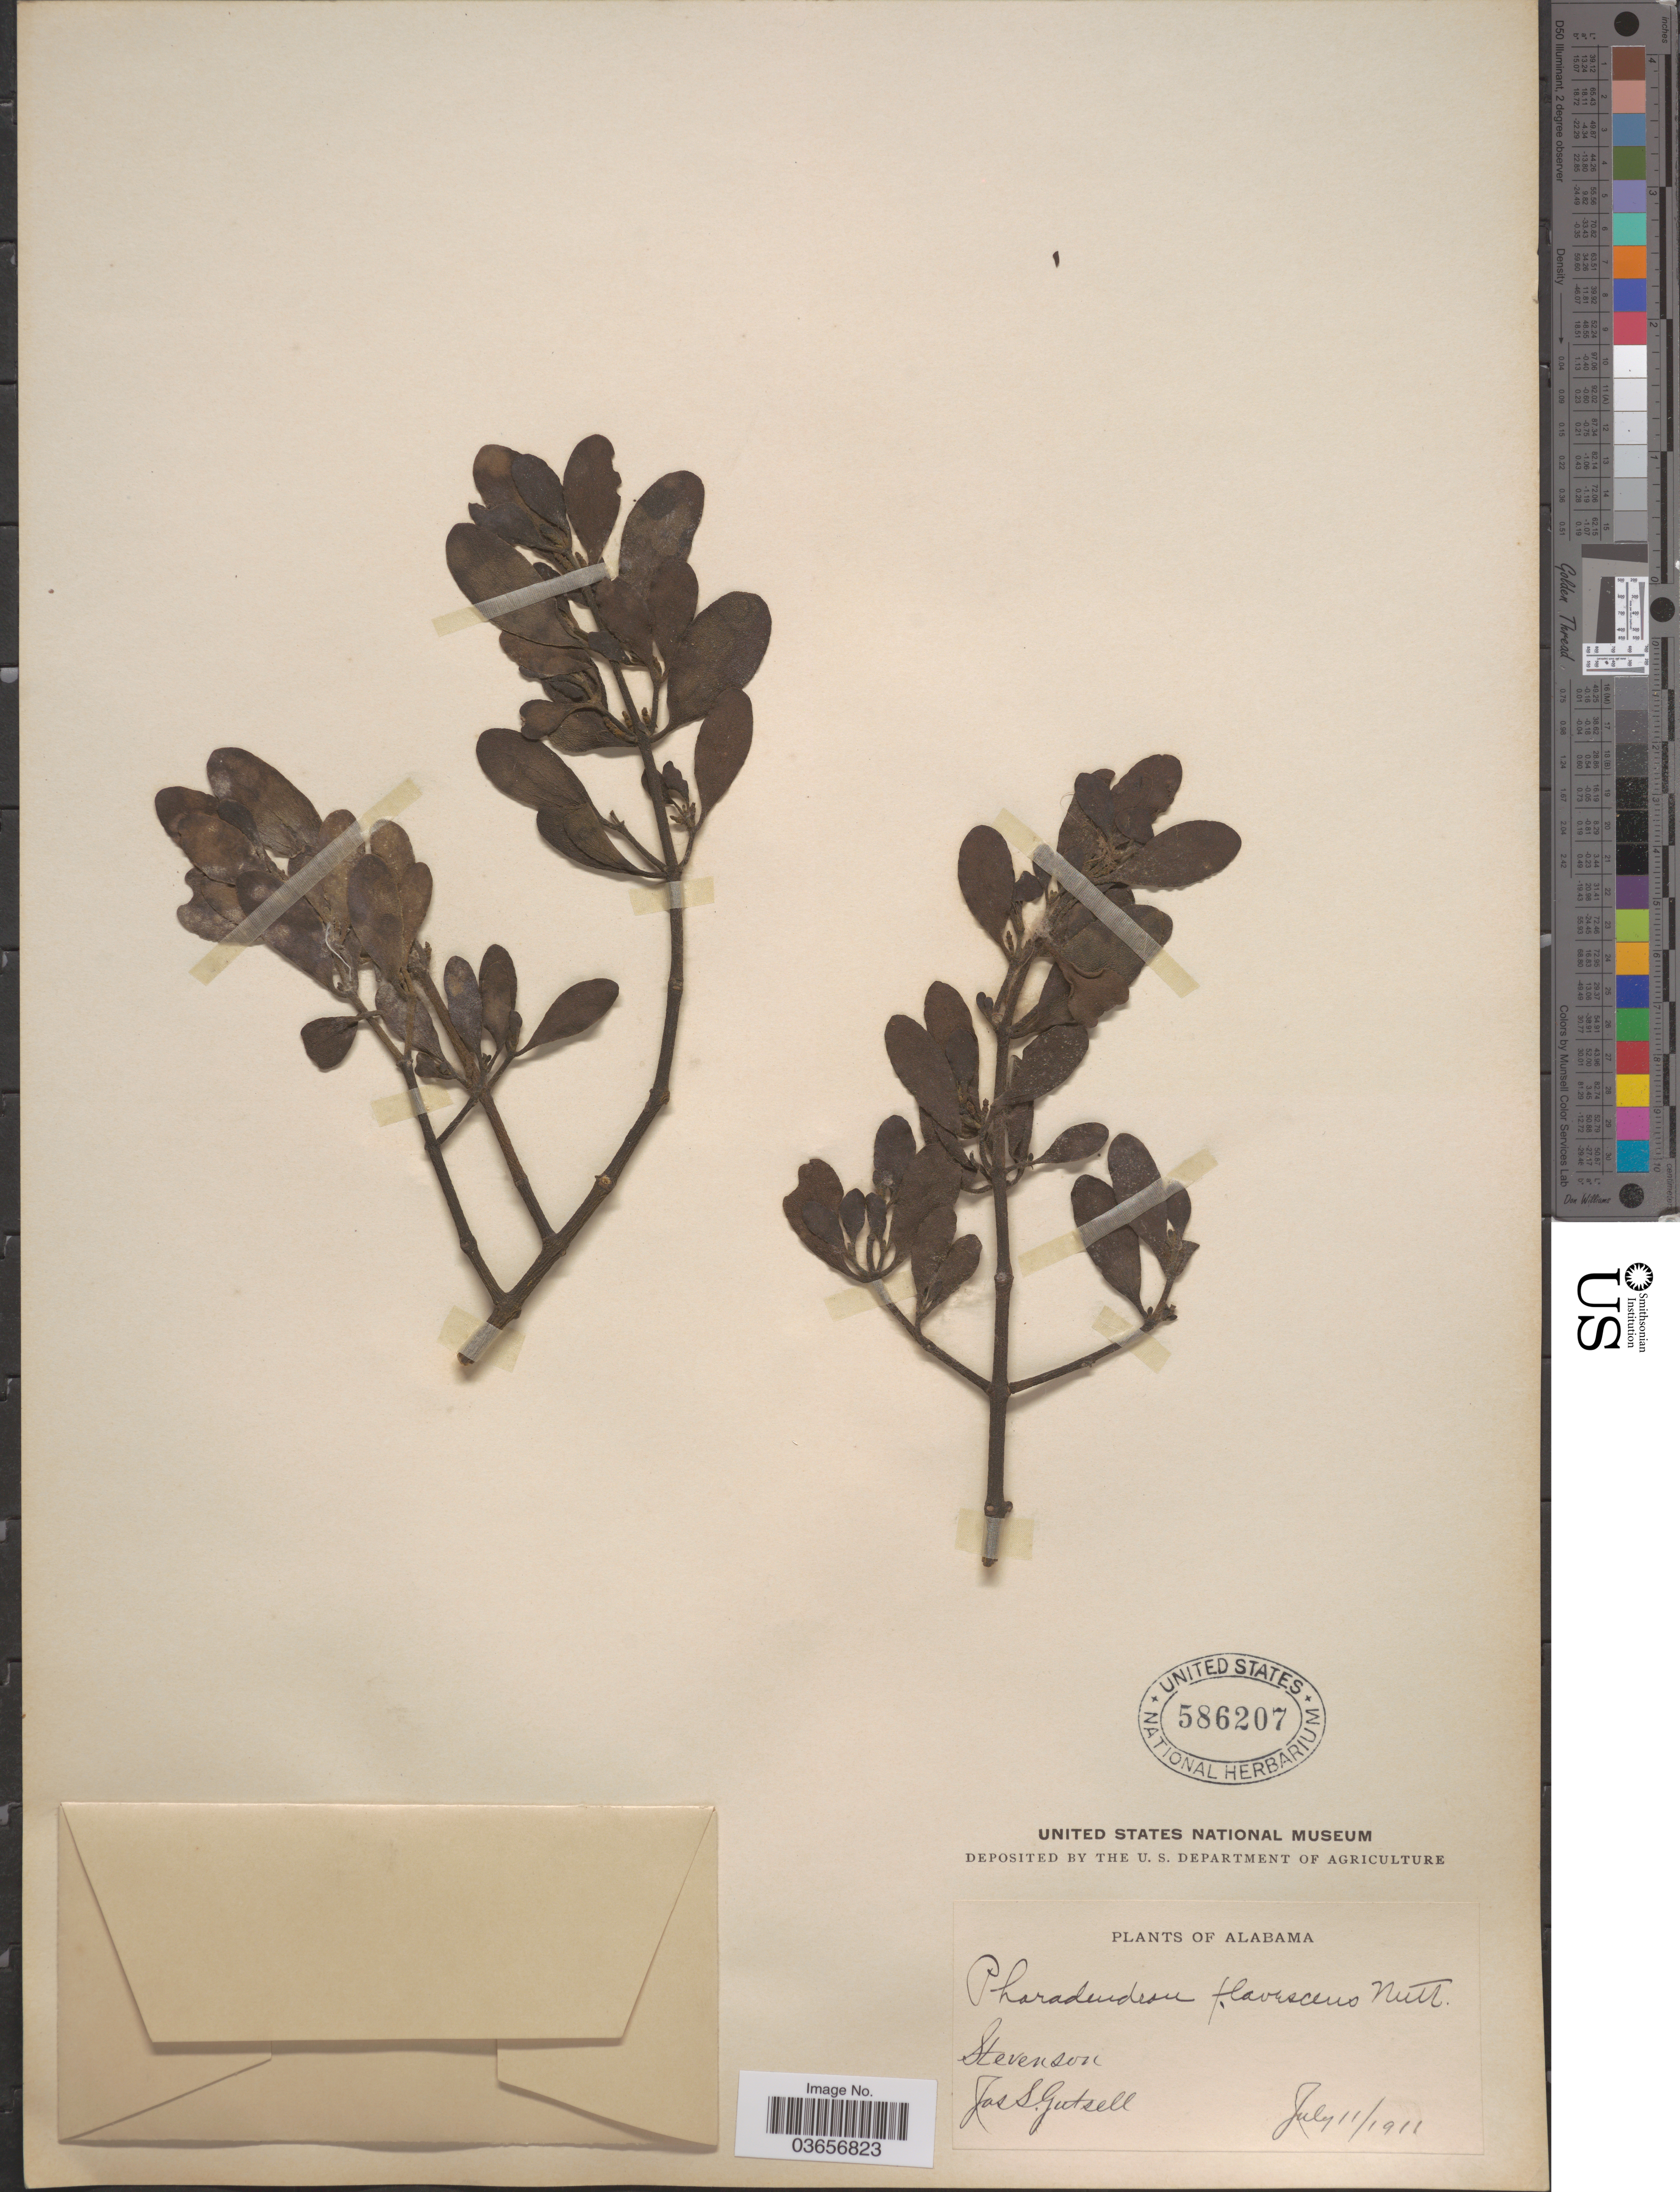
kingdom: Plantae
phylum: Tracheophyta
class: Magnoliopsida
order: Santalales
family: Viscaceae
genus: Phoradendron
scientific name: Phoradendron flavescens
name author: Nutt.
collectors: J. Gutsell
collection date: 1911-07-11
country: United States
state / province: Alabama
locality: Stevenson.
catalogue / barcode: US 586207